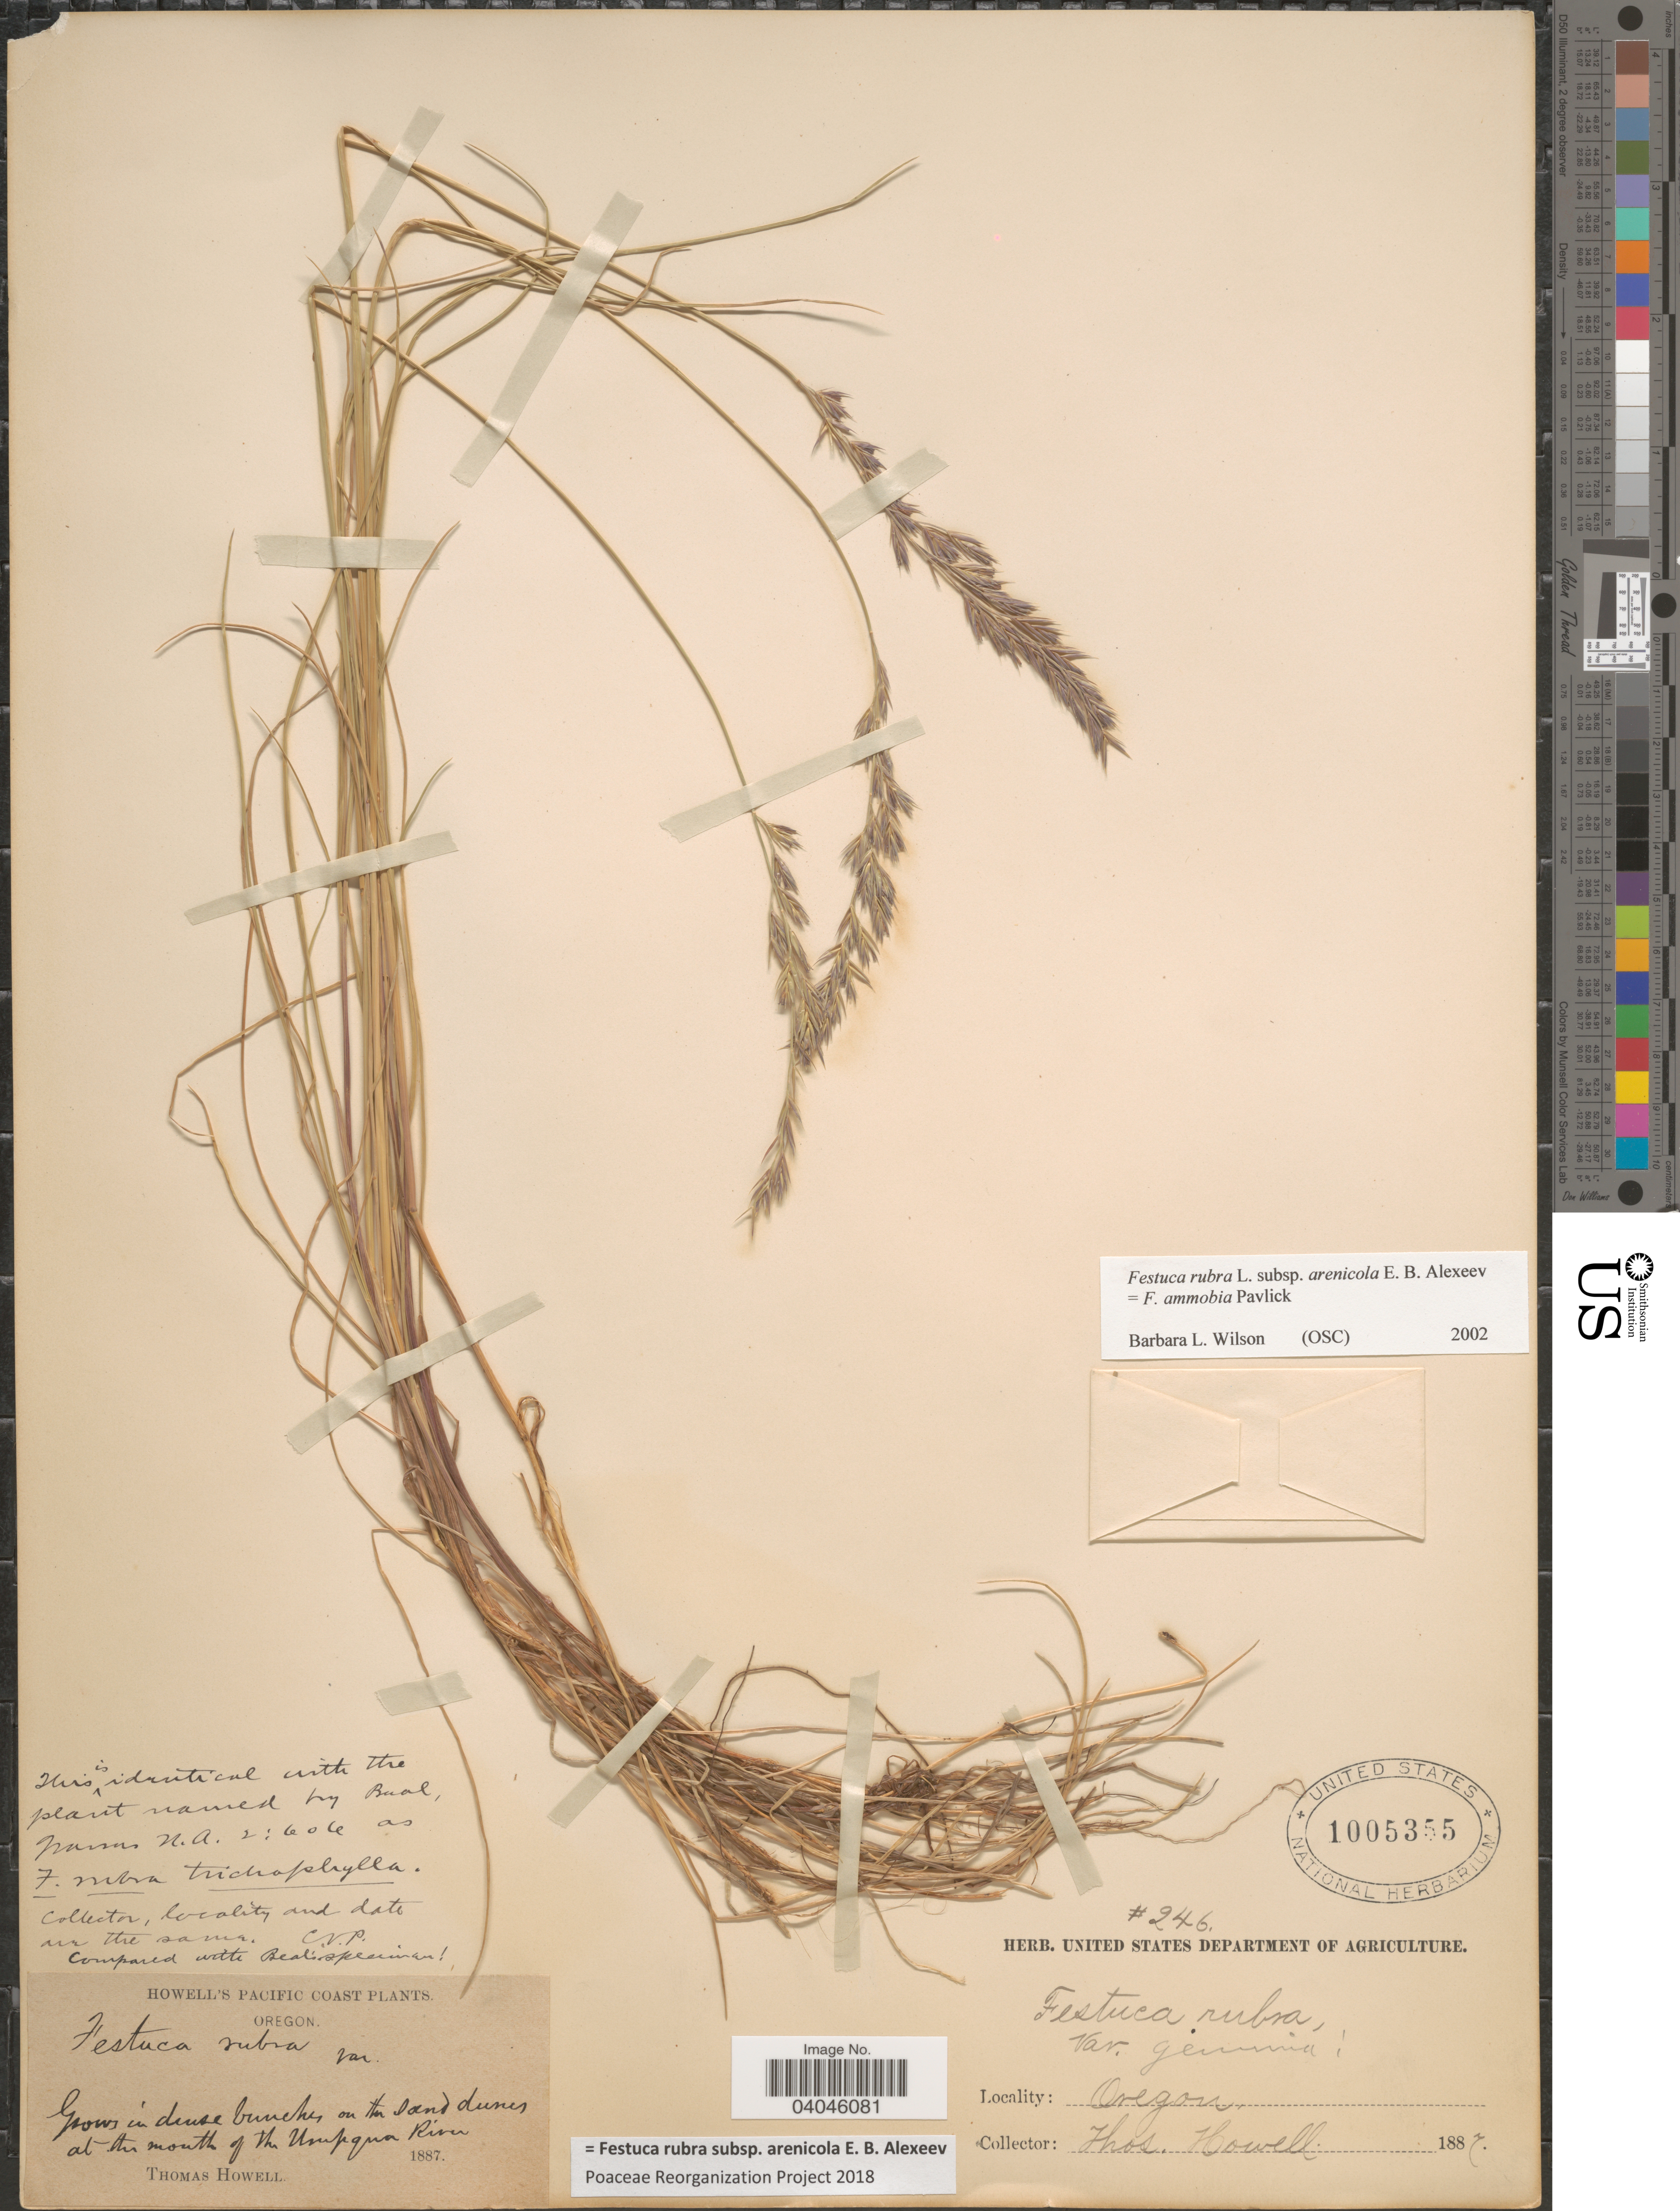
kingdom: Plantae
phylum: Tracheophyta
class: Liliopsida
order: Poales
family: Poaceae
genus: Festuca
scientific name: Festuca rubra subsp. arenicola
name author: E.B. Alexeev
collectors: T. Howell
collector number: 246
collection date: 1887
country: United States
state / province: Oregon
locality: Growing in dense bunches on the sand dunes at he mouth of the Umpqua River.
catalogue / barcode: US 1005355